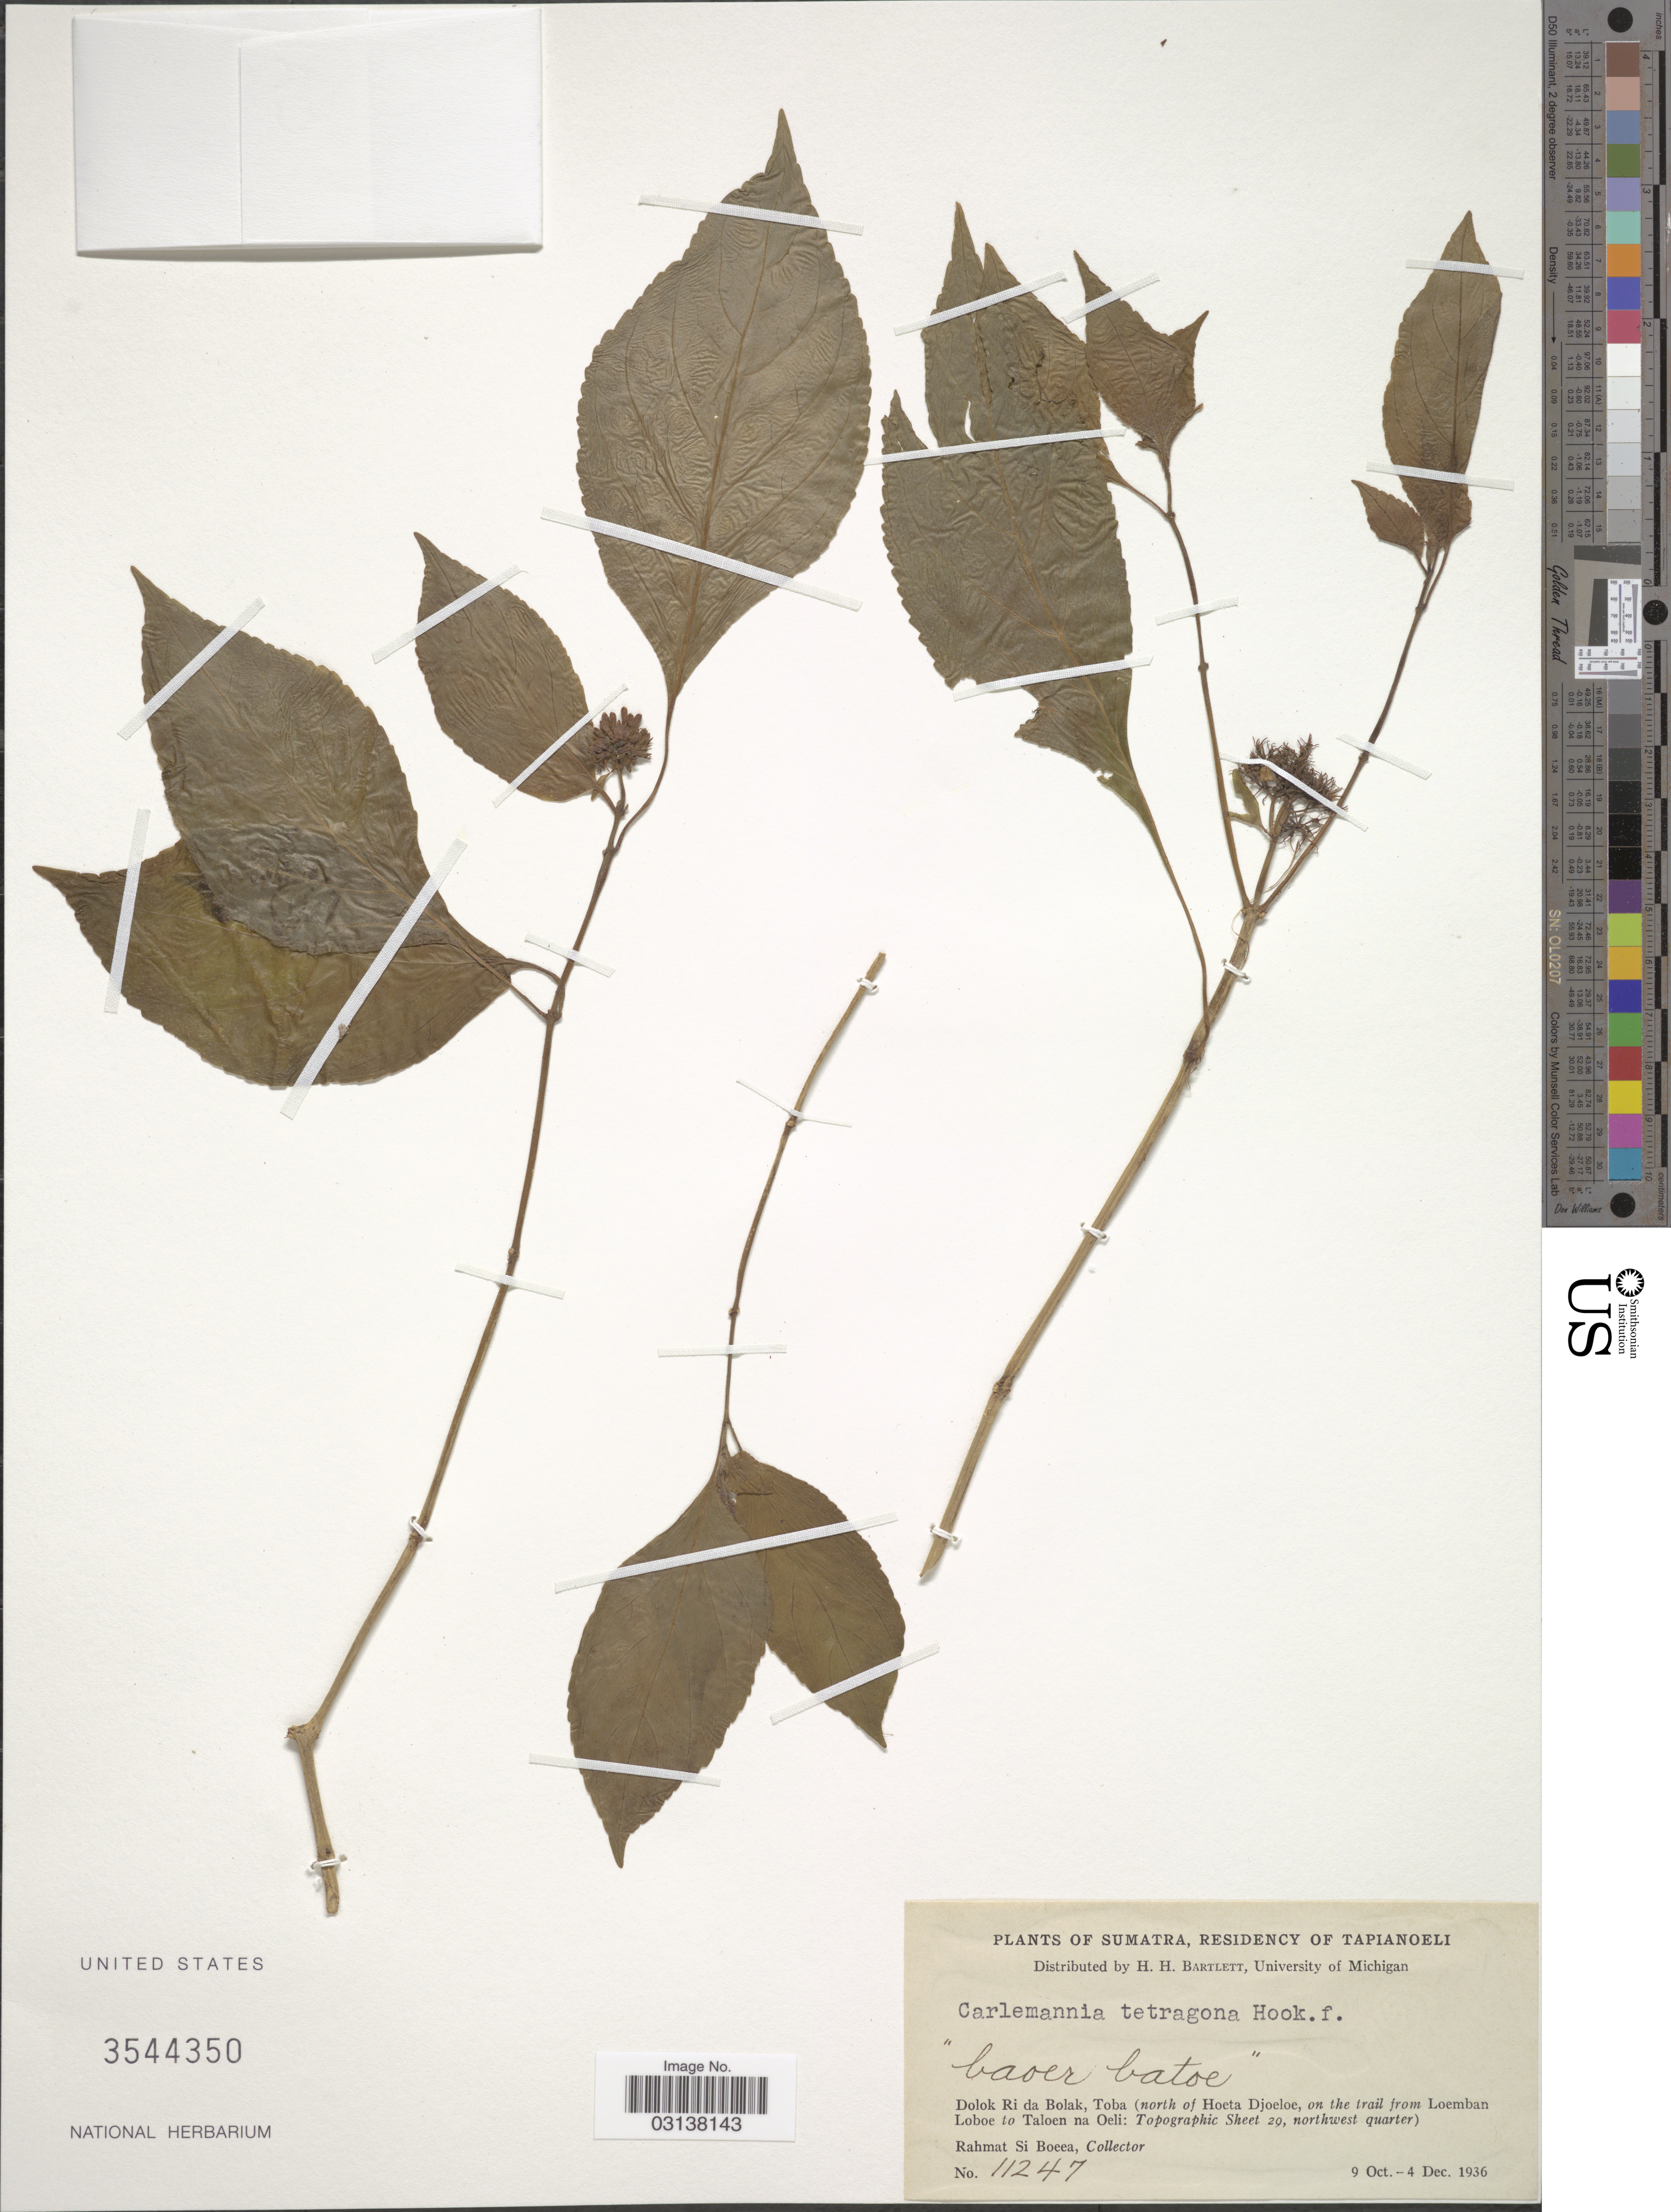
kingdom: Plantae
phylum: Tracheophyta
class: Magnoliopsida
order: Lamiales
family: Carlemanniaceae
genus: Carlemannia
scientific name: Carlemannia tetragona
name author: Hook. f.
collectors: Rahmat Si Boeea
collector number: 11247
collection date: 1936-10-09/1936-12-04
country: Indonesia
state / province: Sumatra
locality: Sumatra, Residency of Tapianoeli. Dolok Ri da Bolak, Toba (north of Hoeta Djoeloe, on the trail from Loemban Loboe to Taloen na Oeli: Topographic Sheet 29, northwest quarter).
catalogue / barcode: US 3544350